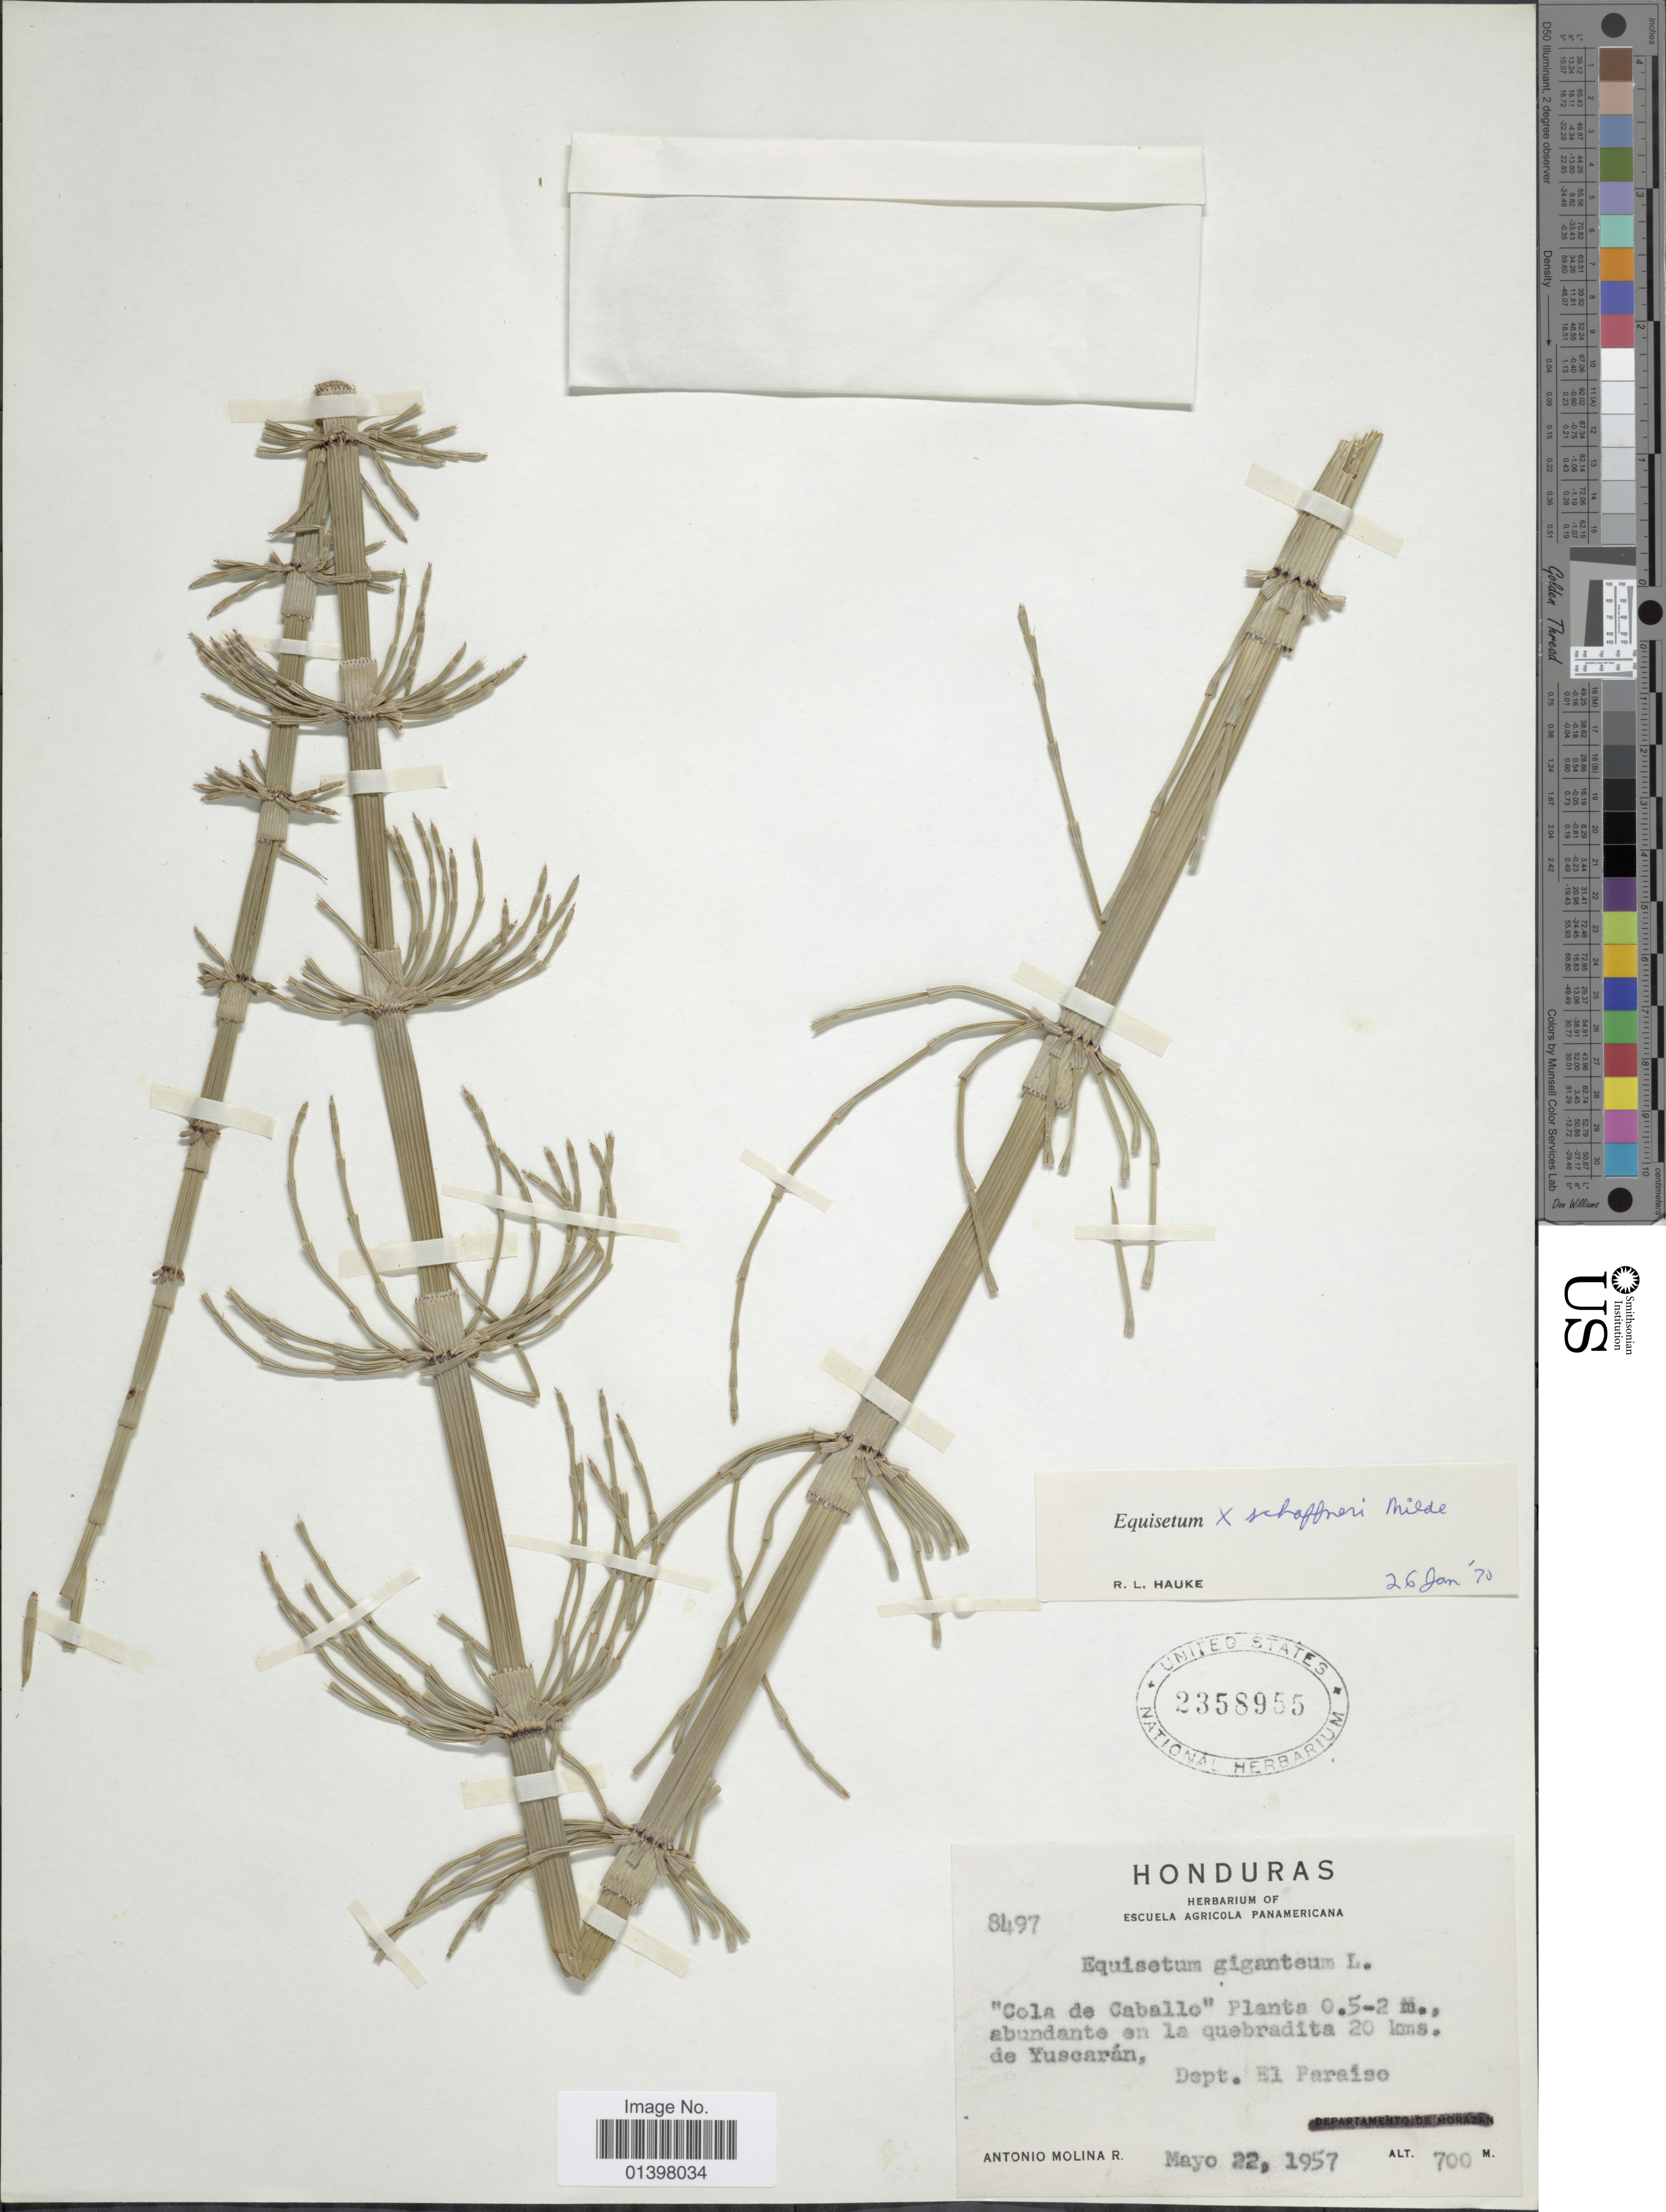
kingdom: Plantae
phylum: Tracheophyta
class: Polypodiopsida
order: Equisetales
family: Equisetaceae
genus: Equisetum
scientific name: Equisetum x schaffneri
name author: J. Milde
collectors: A. Molina R.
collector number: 8497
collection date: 1957-05-22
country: Honduras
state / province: El Paraíso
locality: Abundante en la quebradita 20 kms de Yuscarán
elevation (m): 700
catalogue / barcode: US 2358955